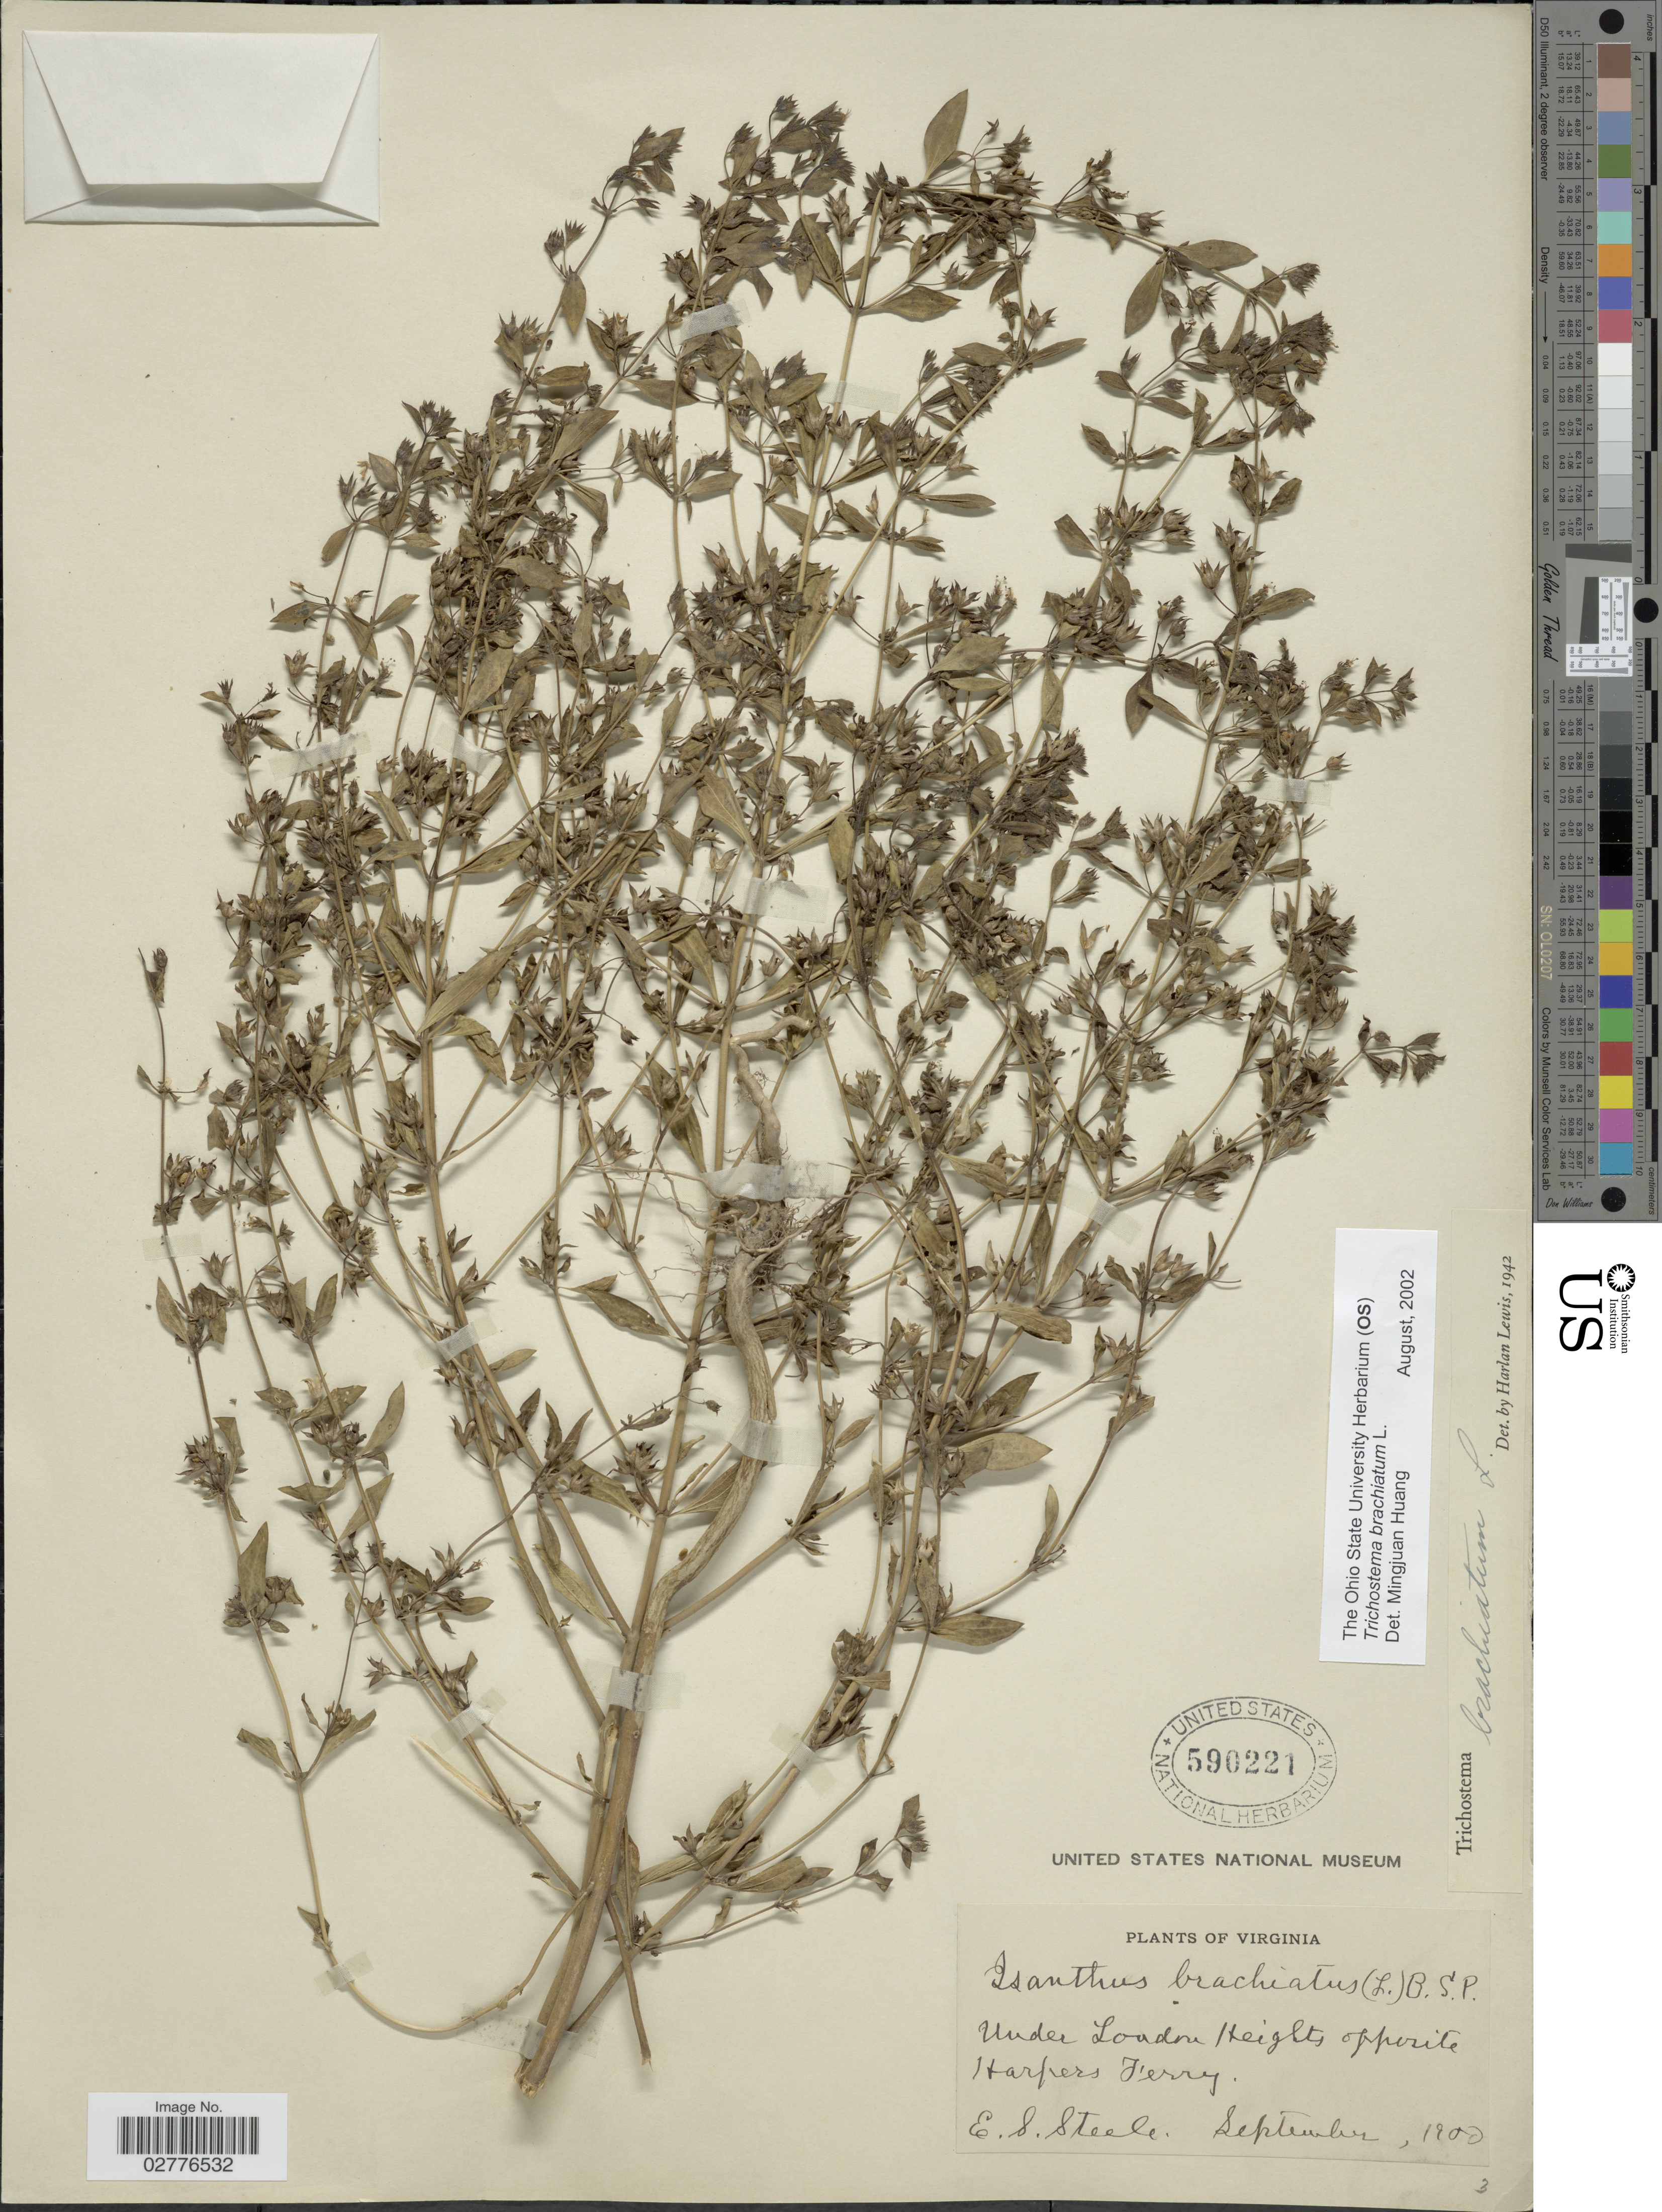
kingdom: Plantae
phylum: Tracheophyta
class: Magnoliopsida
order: Lamiales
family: Lamiaceae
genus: Trichostema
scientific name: Trichostema brachiatum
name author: L.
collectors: E. Steele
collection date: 1900-09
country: United States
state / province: Virginia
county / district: Loudoun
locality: Under Loudoun Heights opposite Harper's Ferry.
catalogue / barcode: US 590221